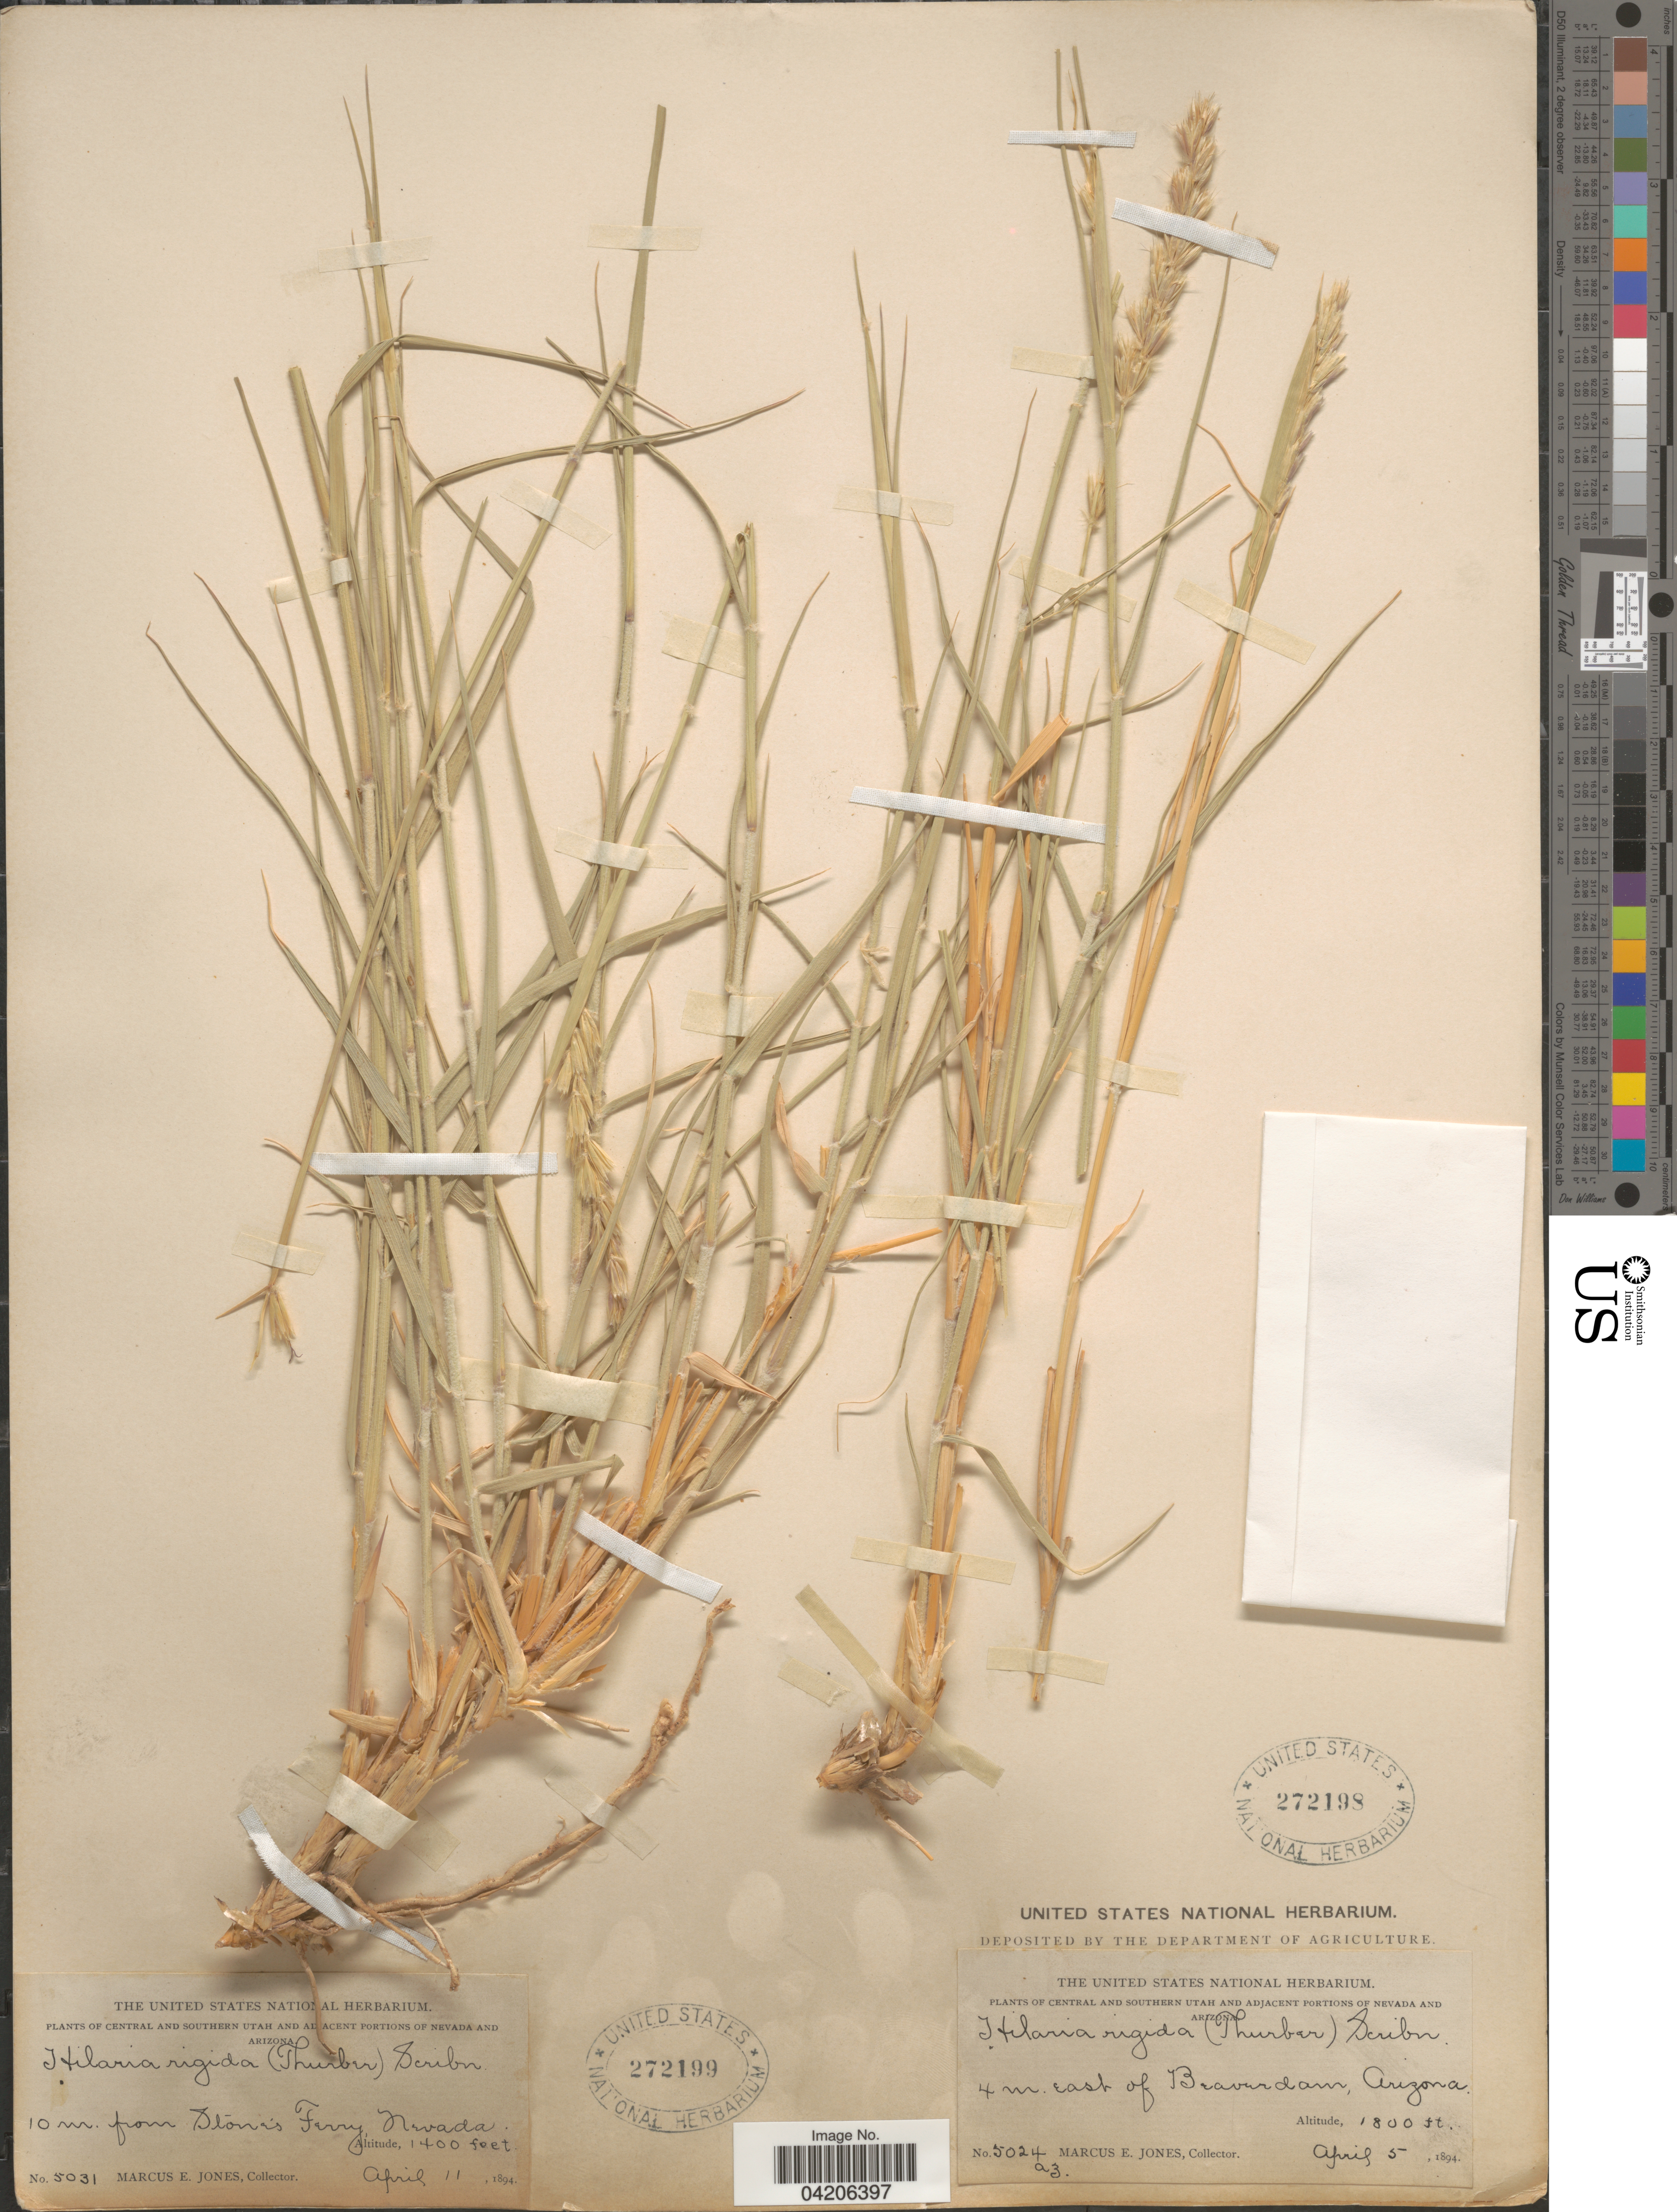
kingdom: Plantae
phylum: Tracheophyta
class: Liliopsida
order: Poales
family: Poaceae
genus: Hilaria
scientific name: Hilaria rigida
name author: (Thurb.) Benth. ex Scribn.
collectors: M. E. Jones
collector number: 5031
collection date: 1894-04-11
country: United States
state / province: Nevada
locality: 10 m. from Stone's Ferry.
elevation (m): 427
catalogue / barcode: US 272199-2